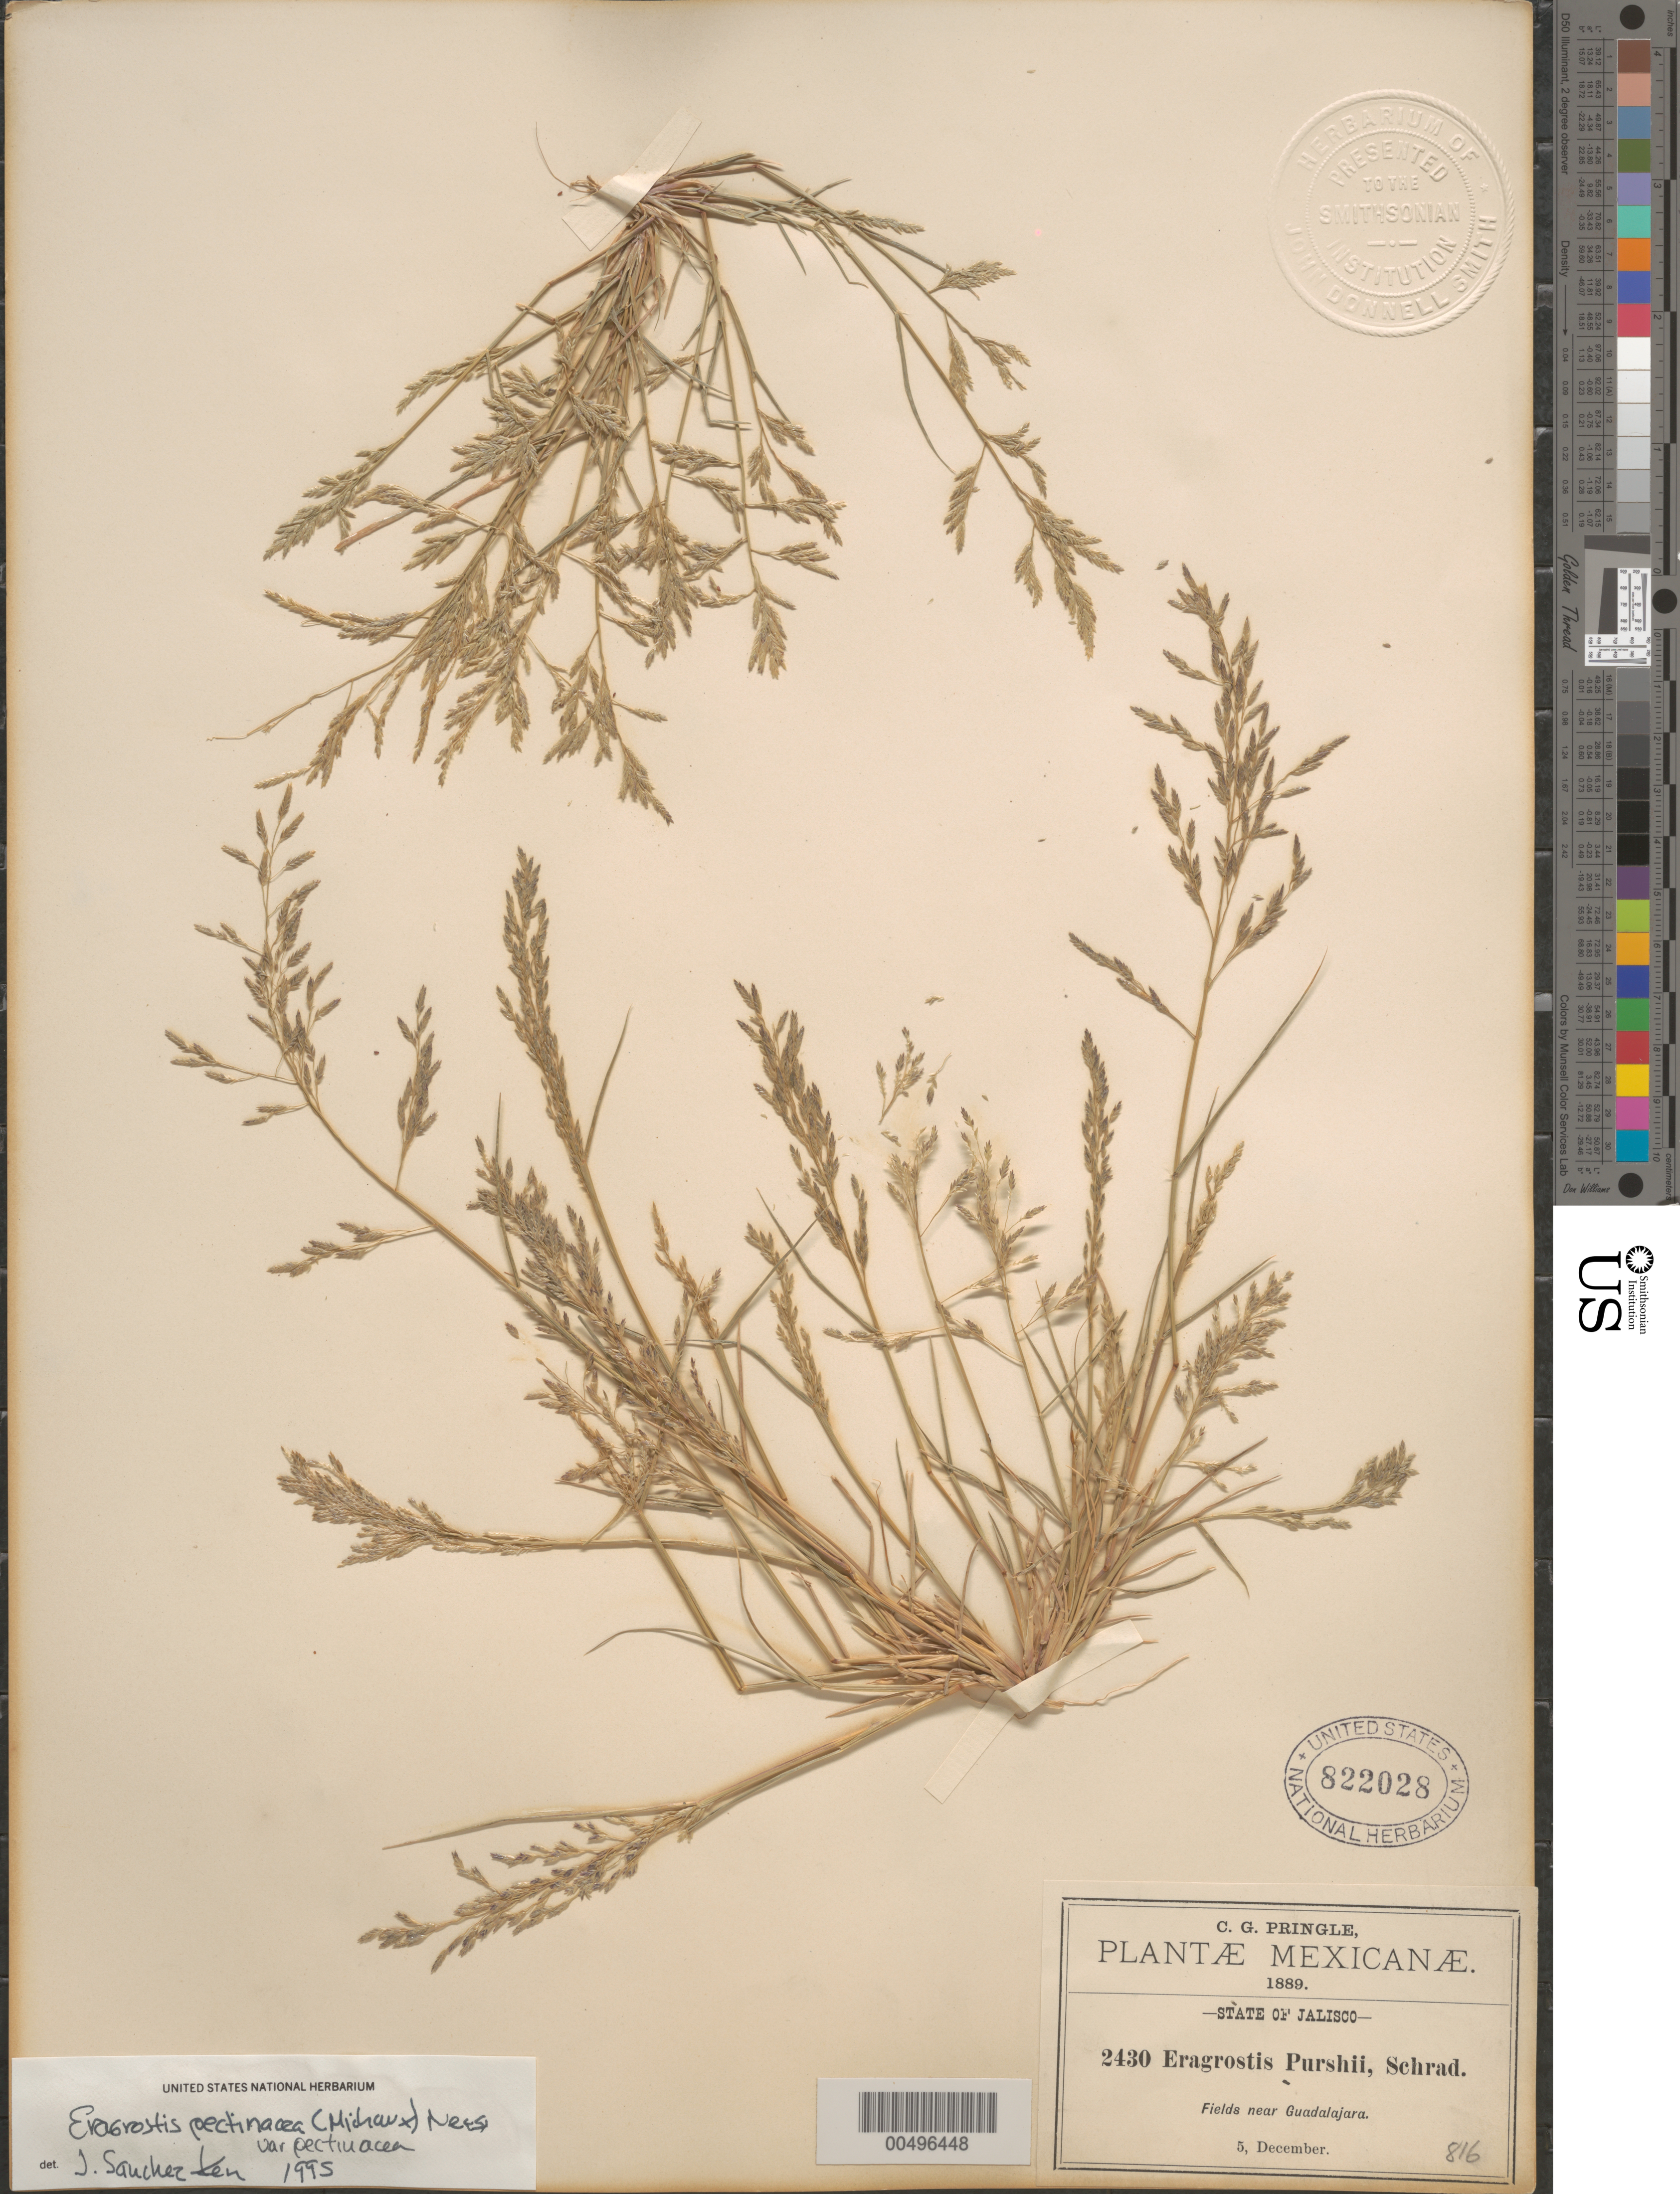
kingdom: Plantae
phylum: Tracheophyta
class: Liliopsida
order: Poales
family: Poaceae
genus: Eragrostis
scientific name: Eragrostis pectinacea var. pectinacea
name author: (Michx.) Nees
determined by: Sánchez-Ken, J. G.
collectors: C. G. Pringle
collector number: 2430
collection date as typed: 5 Dec 1889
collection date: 1889-12-05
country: Mexico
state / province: Jalisco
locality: Near Guadalajara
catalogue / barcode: US 822028